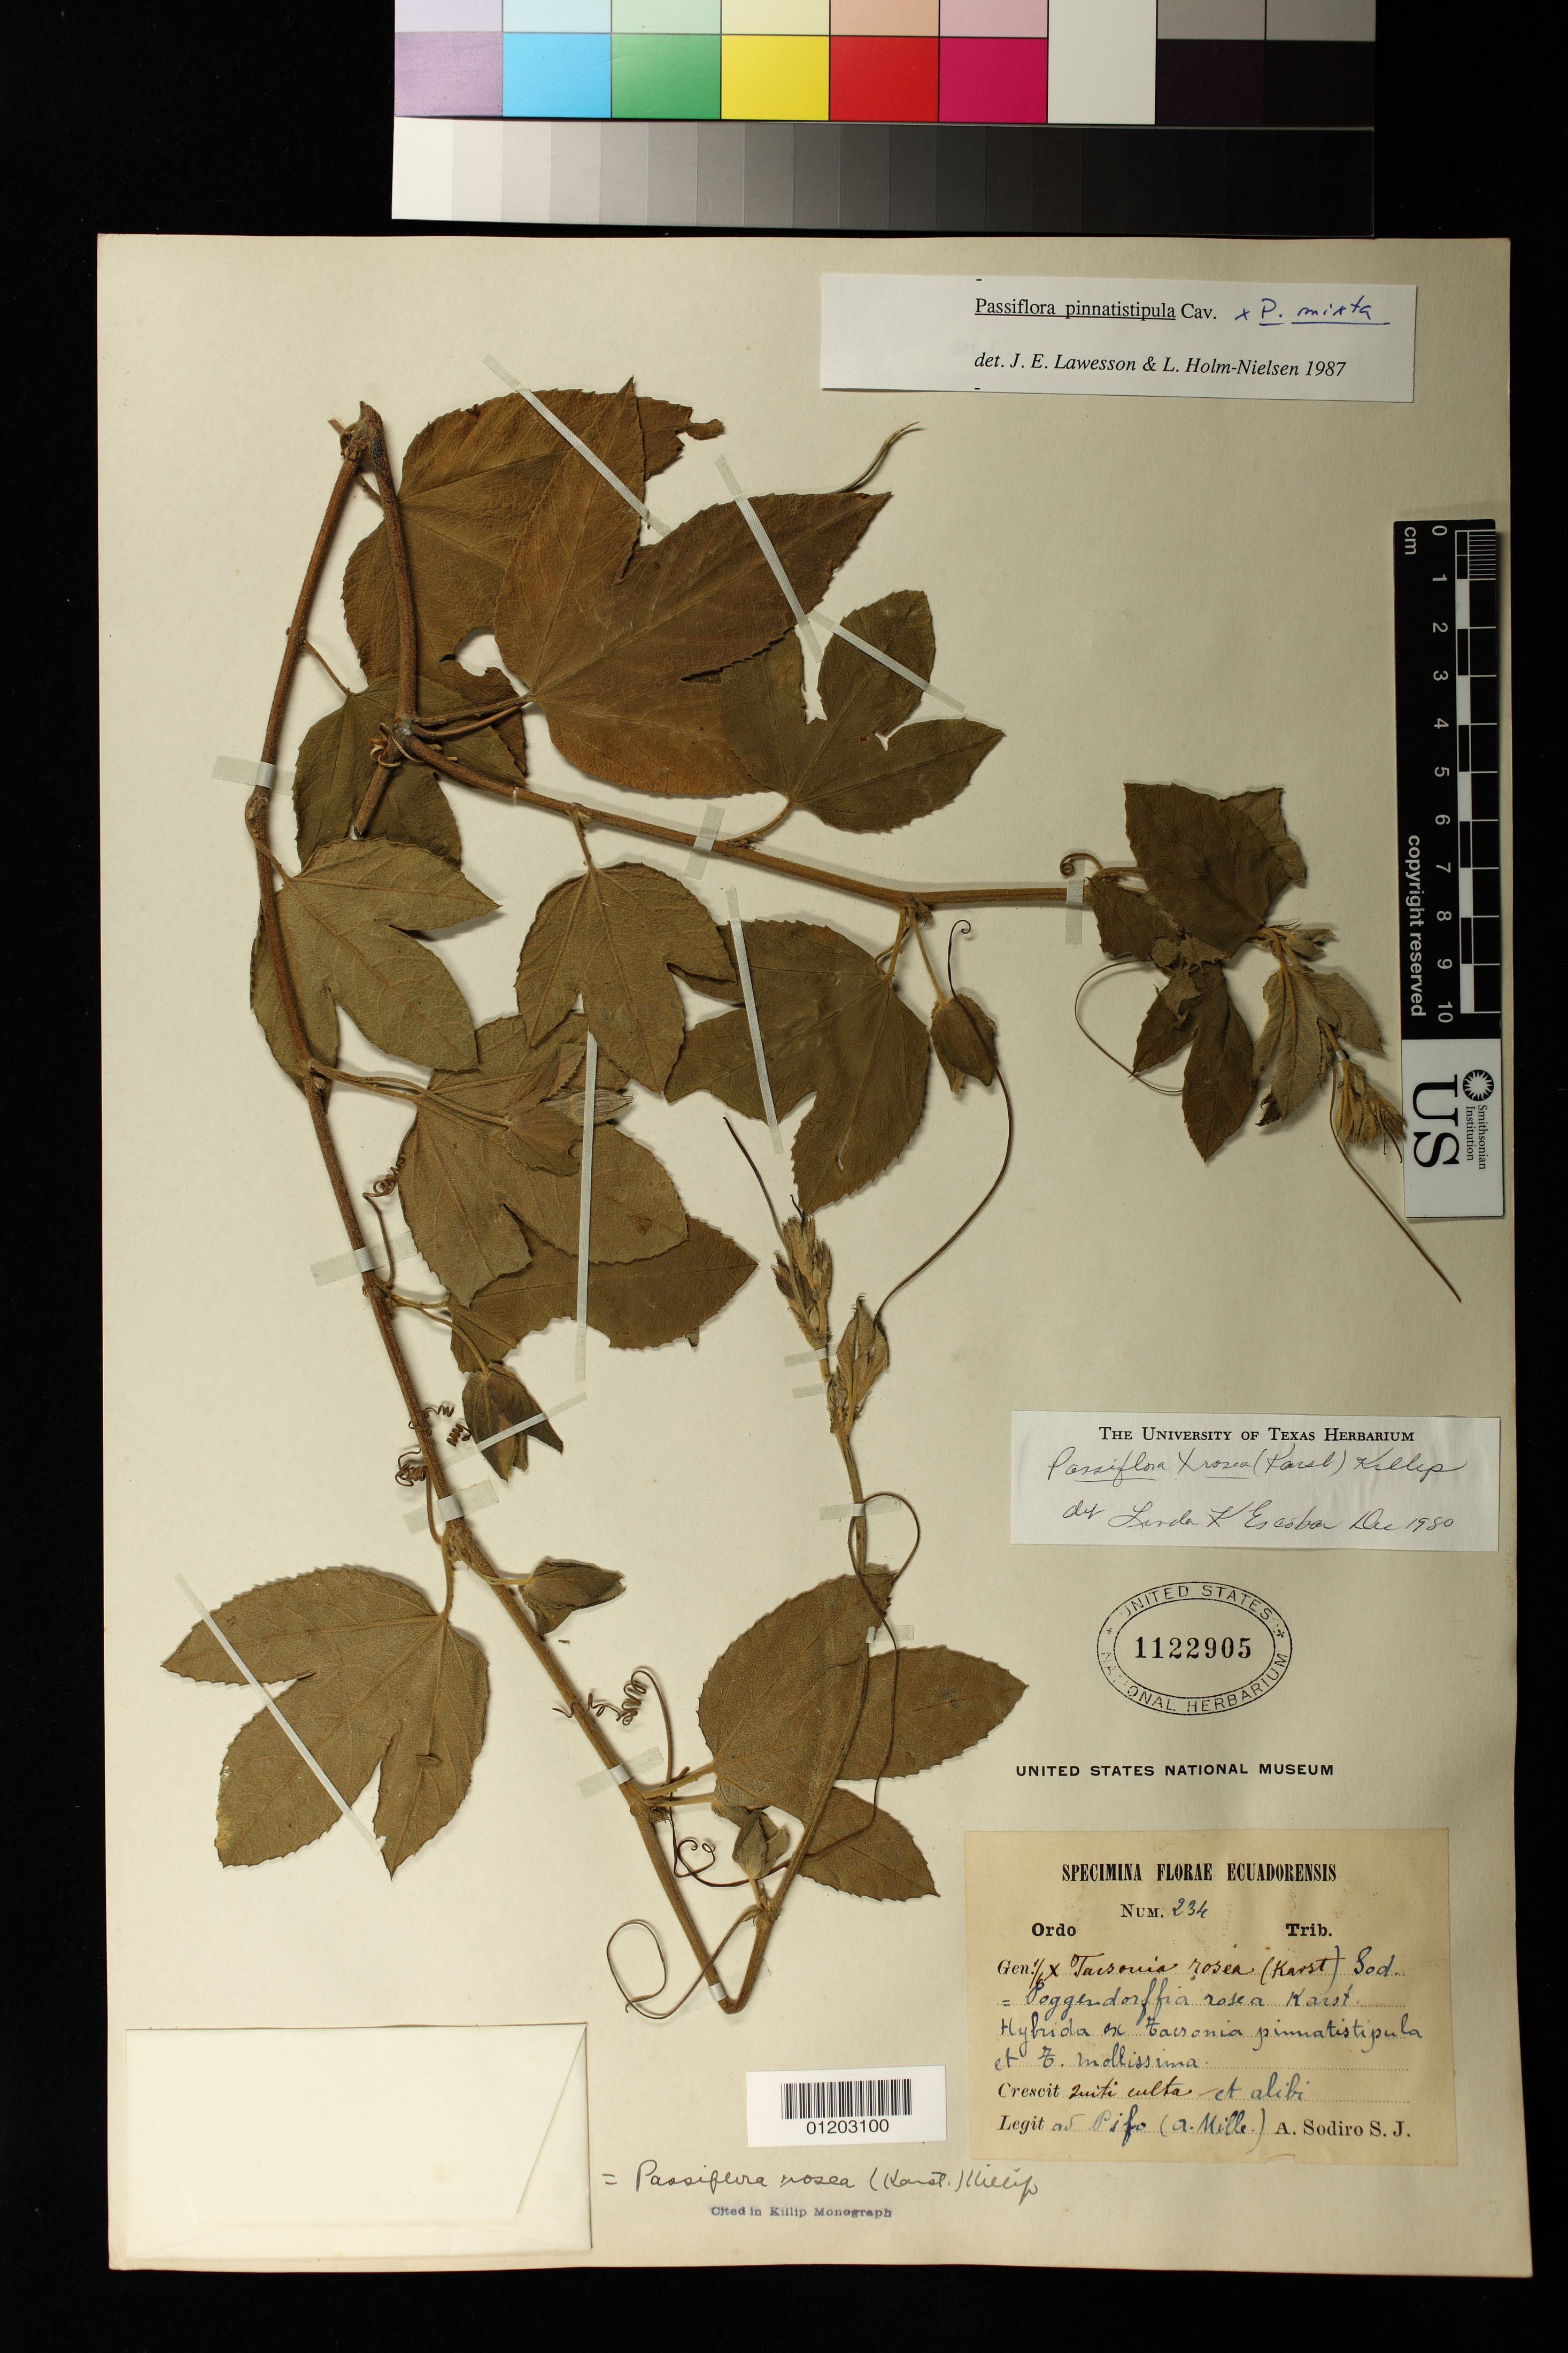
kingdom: Plantae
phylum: Tracheophyta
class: Magnoliopsida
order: Malpighiales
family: Passifloraceae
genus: Passiflora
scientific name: Passiflora x rosea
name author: (H. Karst.) Killip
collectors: K. von Sneidern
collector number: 234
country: Ecuador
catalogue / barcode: US 1122905